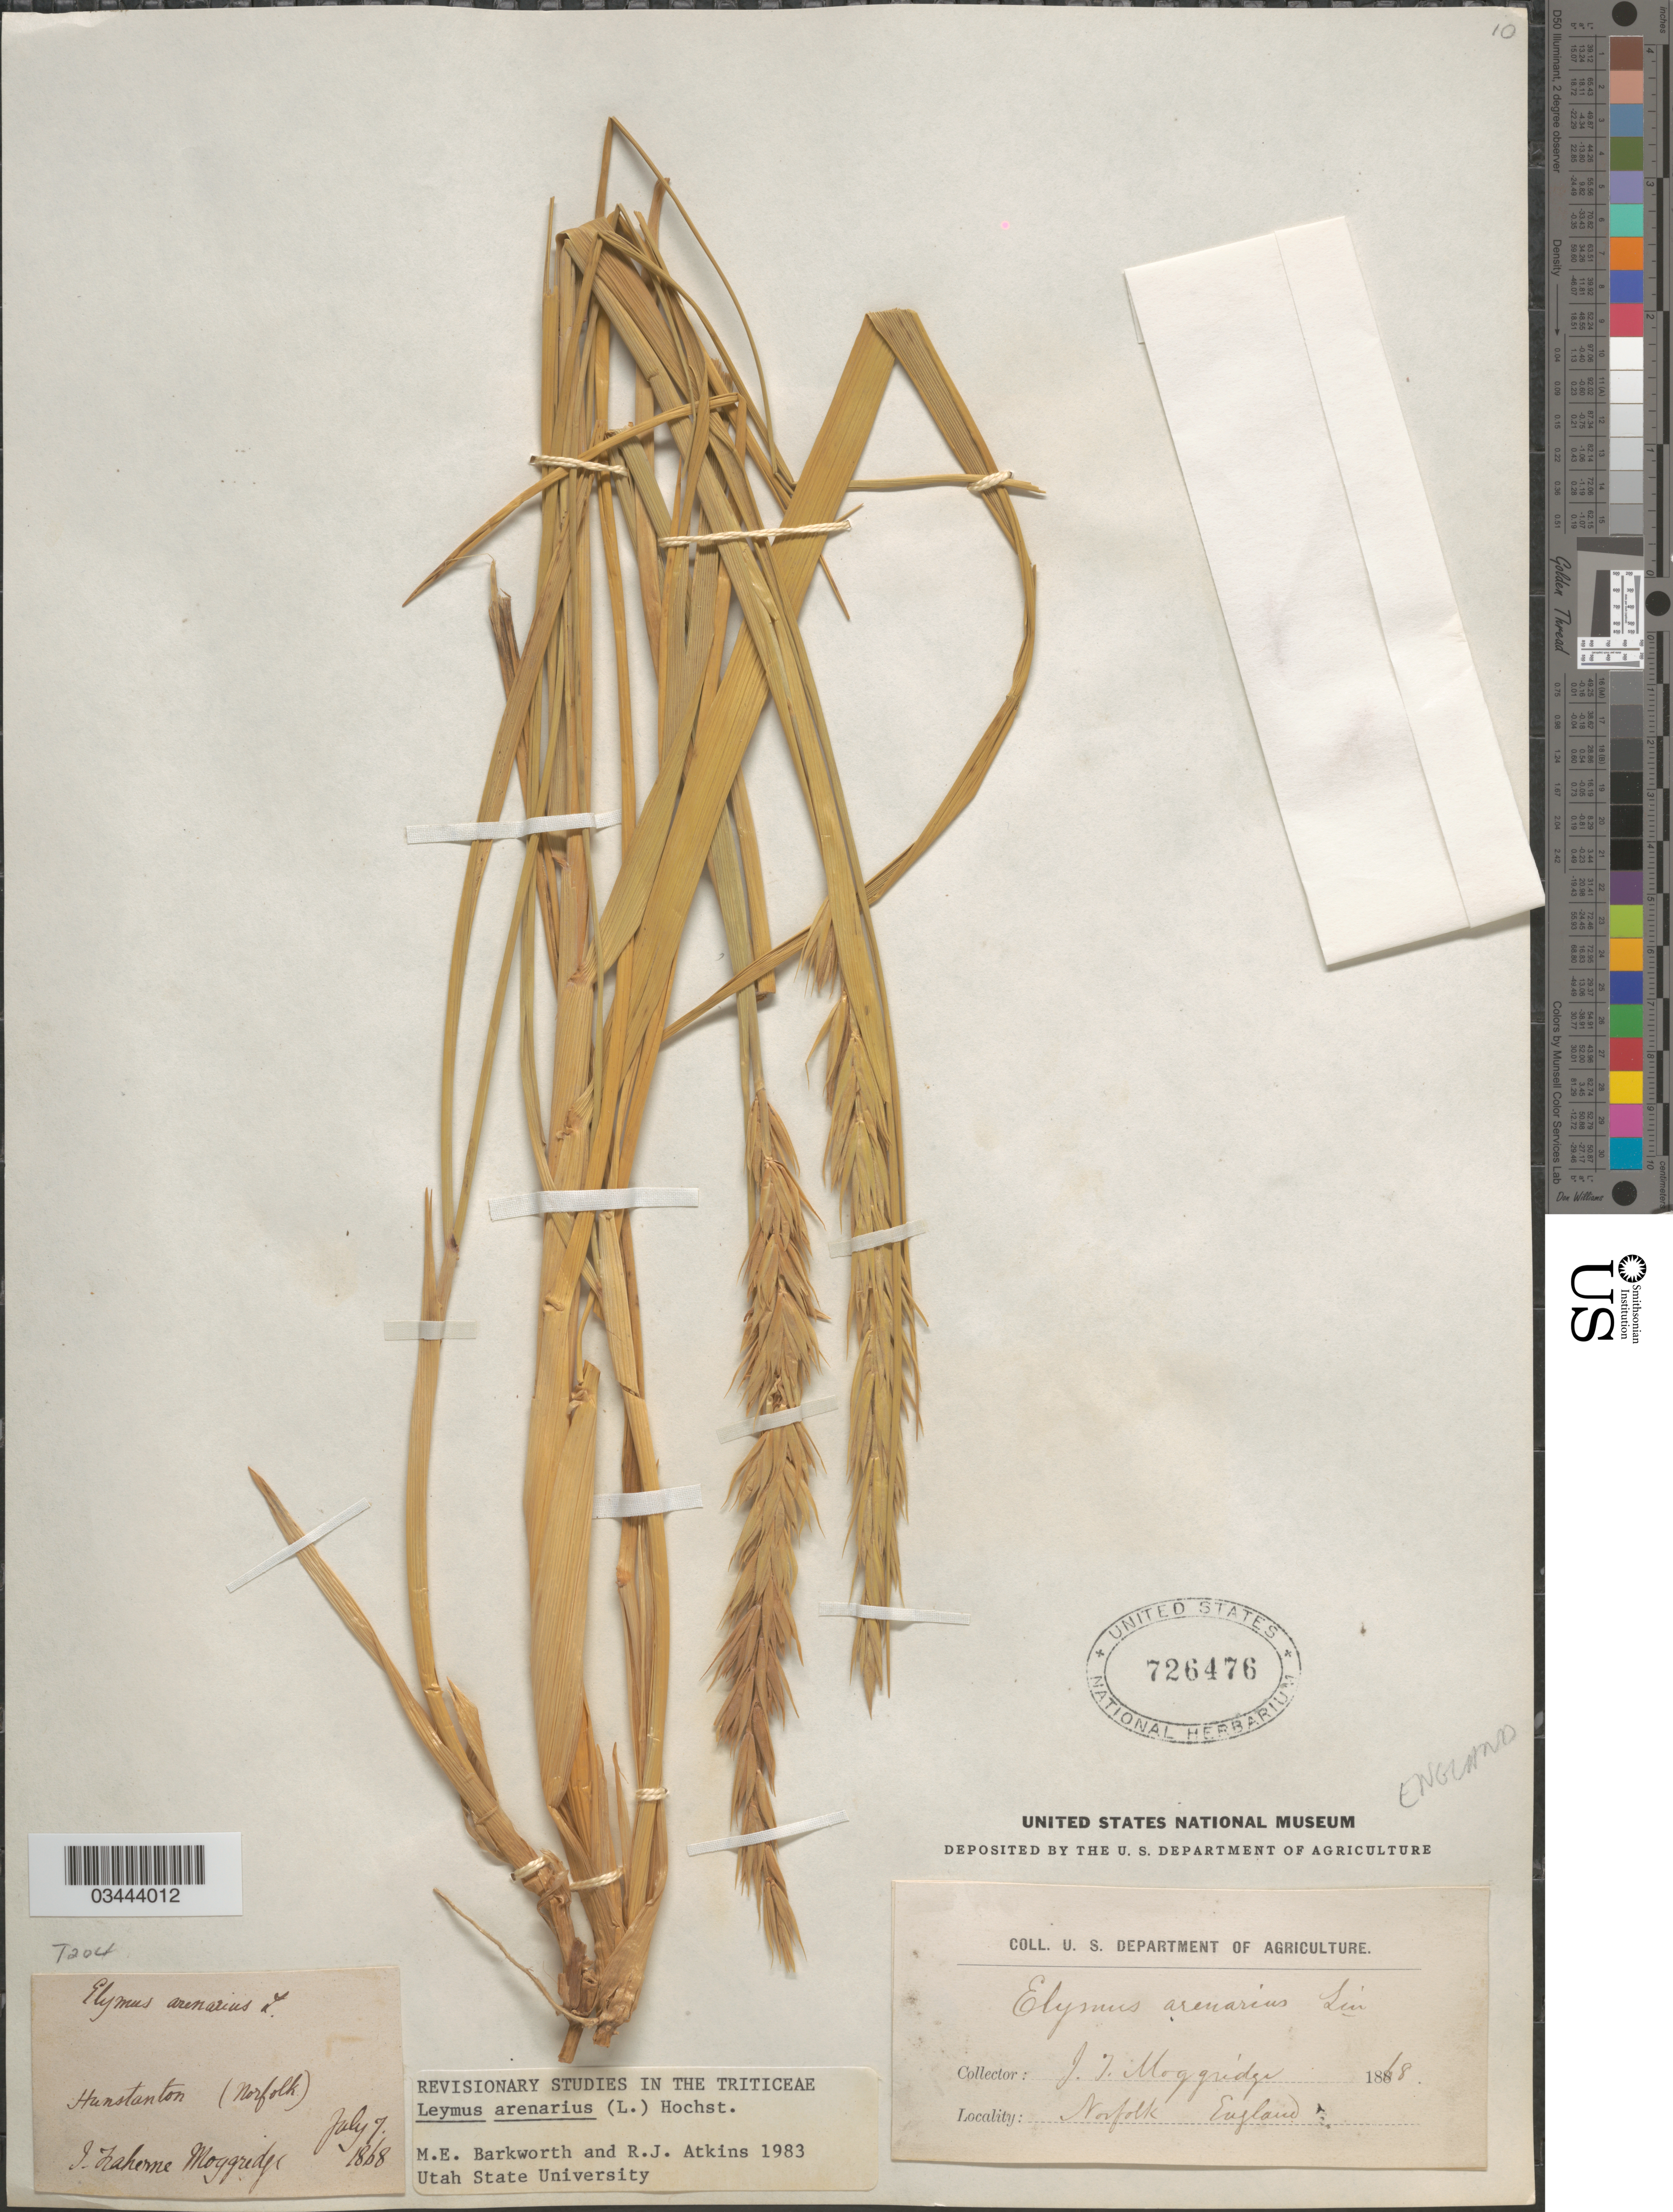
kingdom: Plantae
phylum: Tracheophyta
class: Liliopsida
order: Poales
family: Poaceae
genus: Leymus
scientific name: Leymus arenarius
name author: (L.) Hochst.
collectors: J. T. Moggridge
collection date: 1868-07-07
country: United Kingdom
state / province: England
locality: Hunstanton (Norfolk).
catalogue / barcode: US 726476